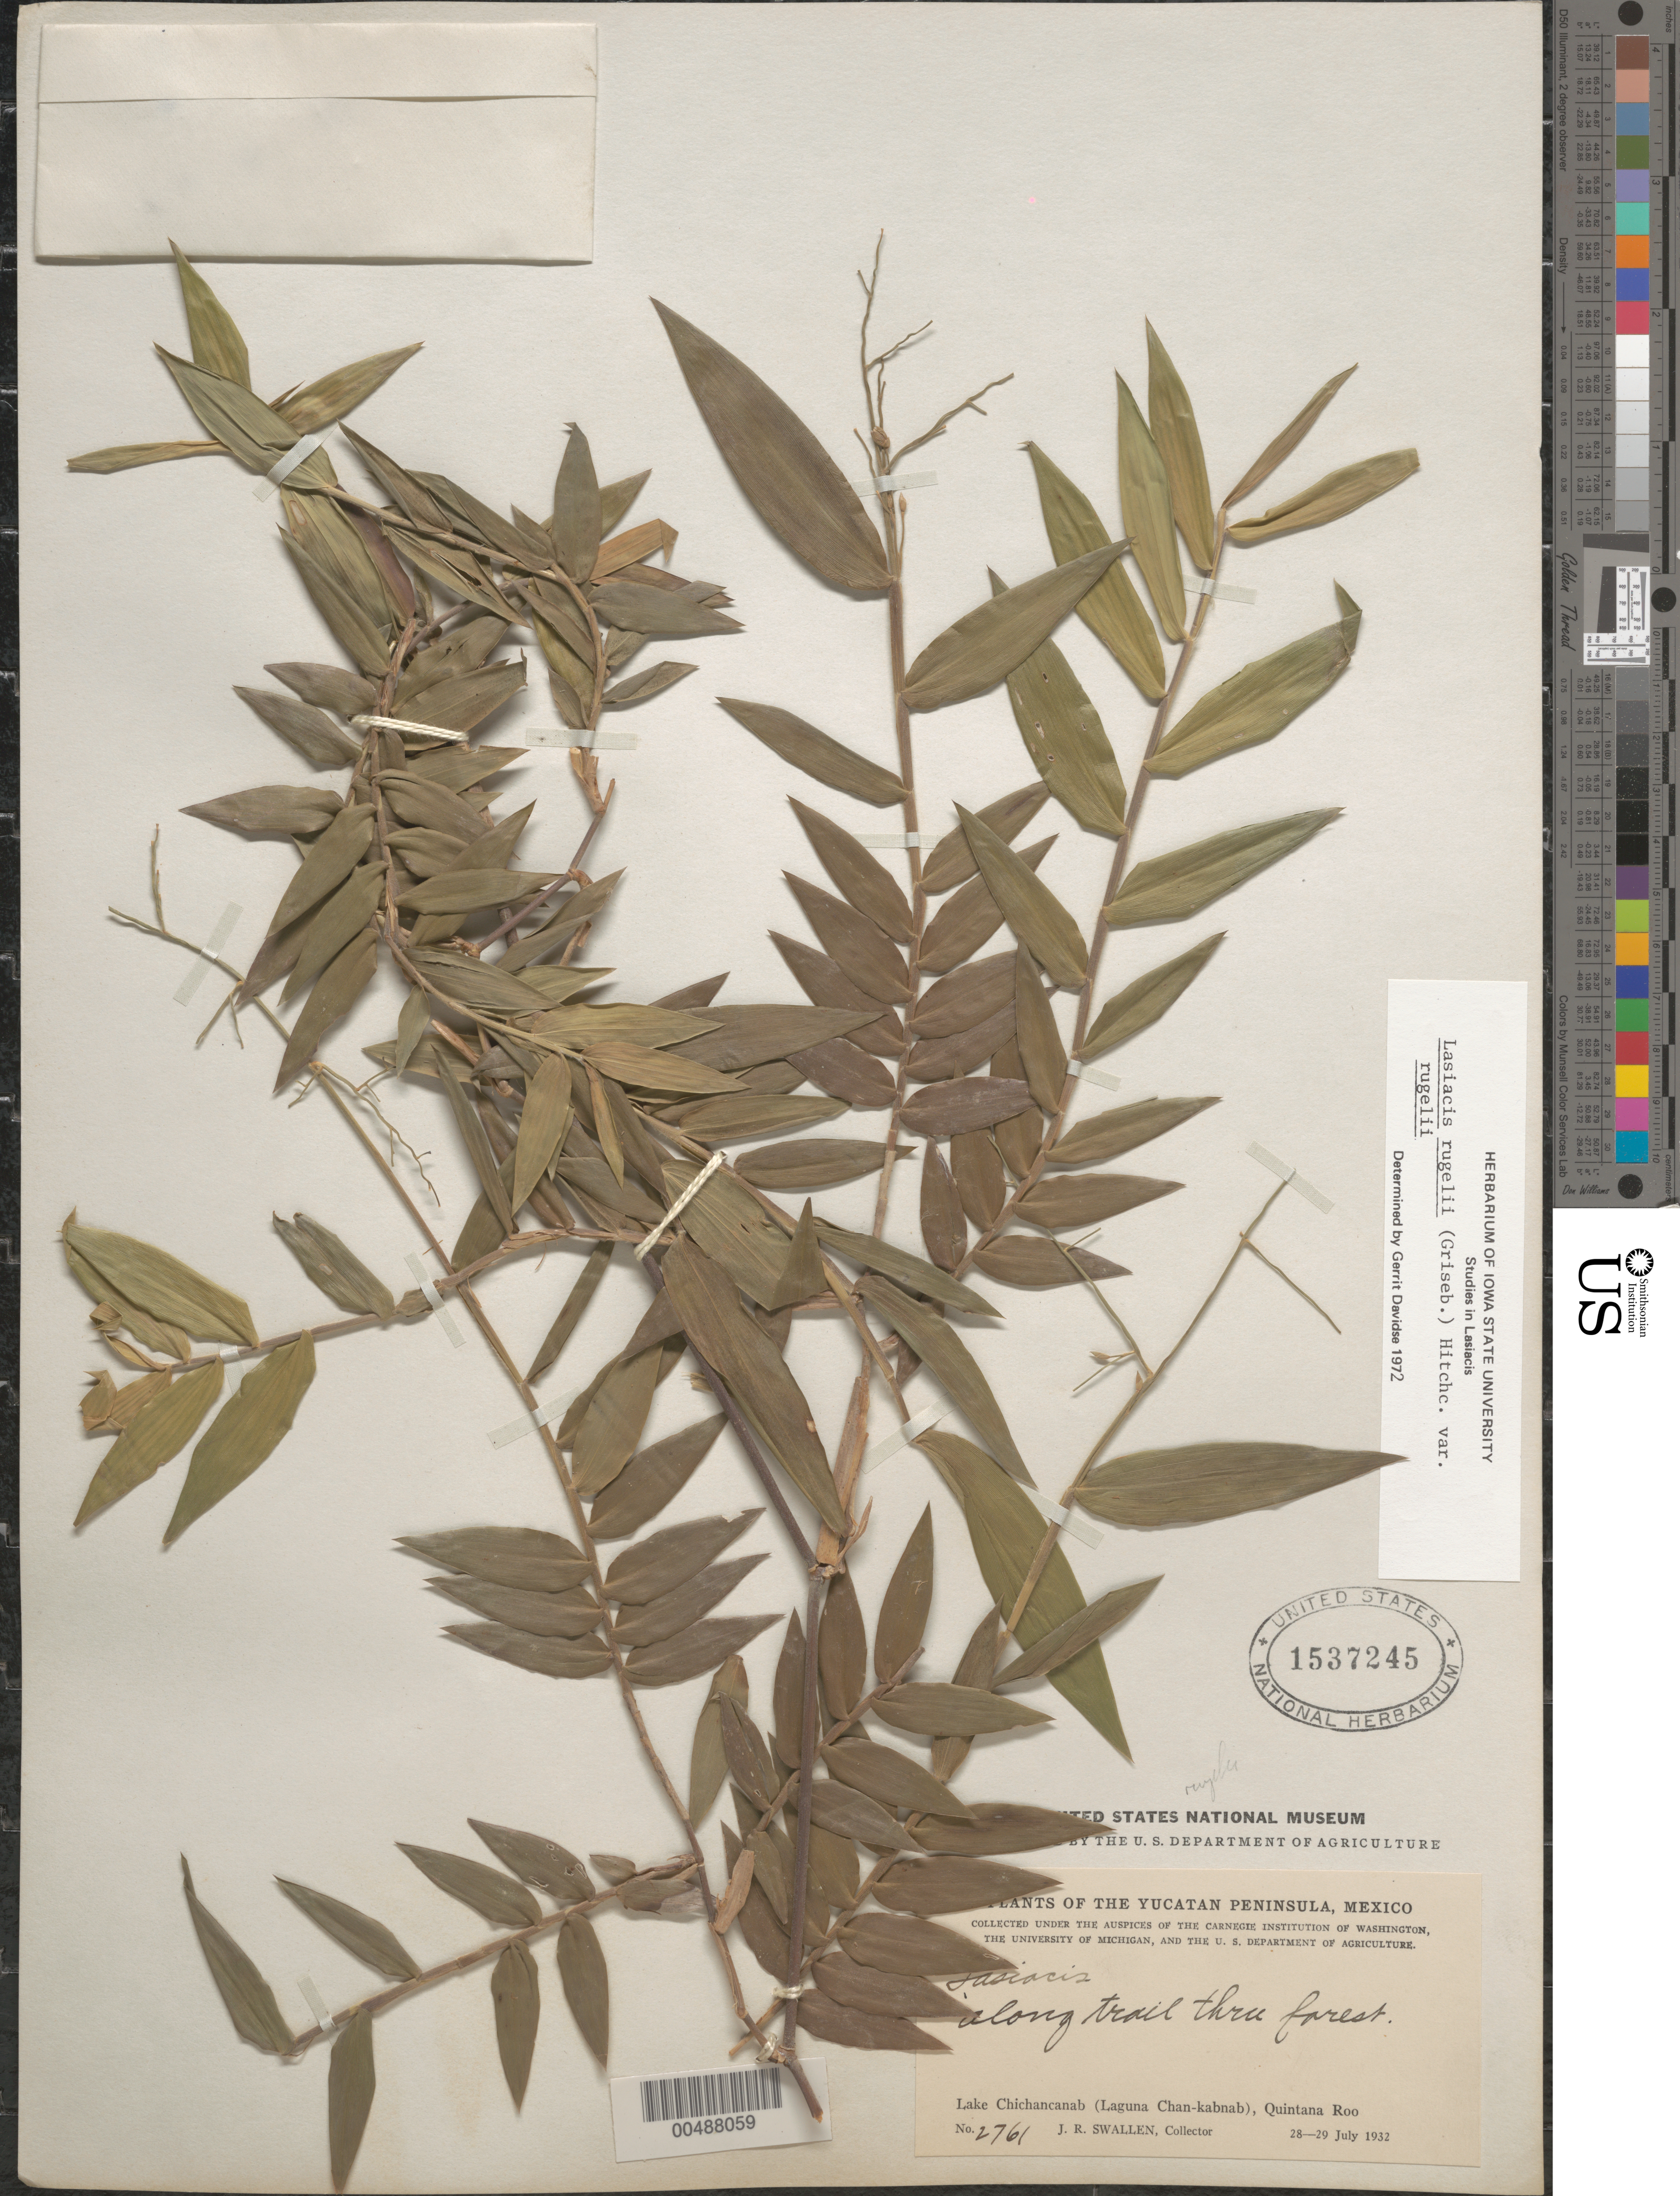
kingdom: Plantae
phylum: Tracheophyta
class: Liliopsida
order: Poales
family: Poaceae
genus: Lasiacis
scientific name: Lasiacis rugelii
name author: (Griseb.) Hitchc.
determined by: Davidse, Gerrit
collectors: J. R. Swallen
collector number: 2761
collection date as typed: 28 Jul 1932 to 29 Jul 1932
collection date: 1932-07-28/1932-07-29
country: Mexico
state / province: Quintana Roo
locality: Yucatan Peninsula, Lake Chichancanab (Laguna Chan-kabnab)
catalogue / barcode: US 1537245